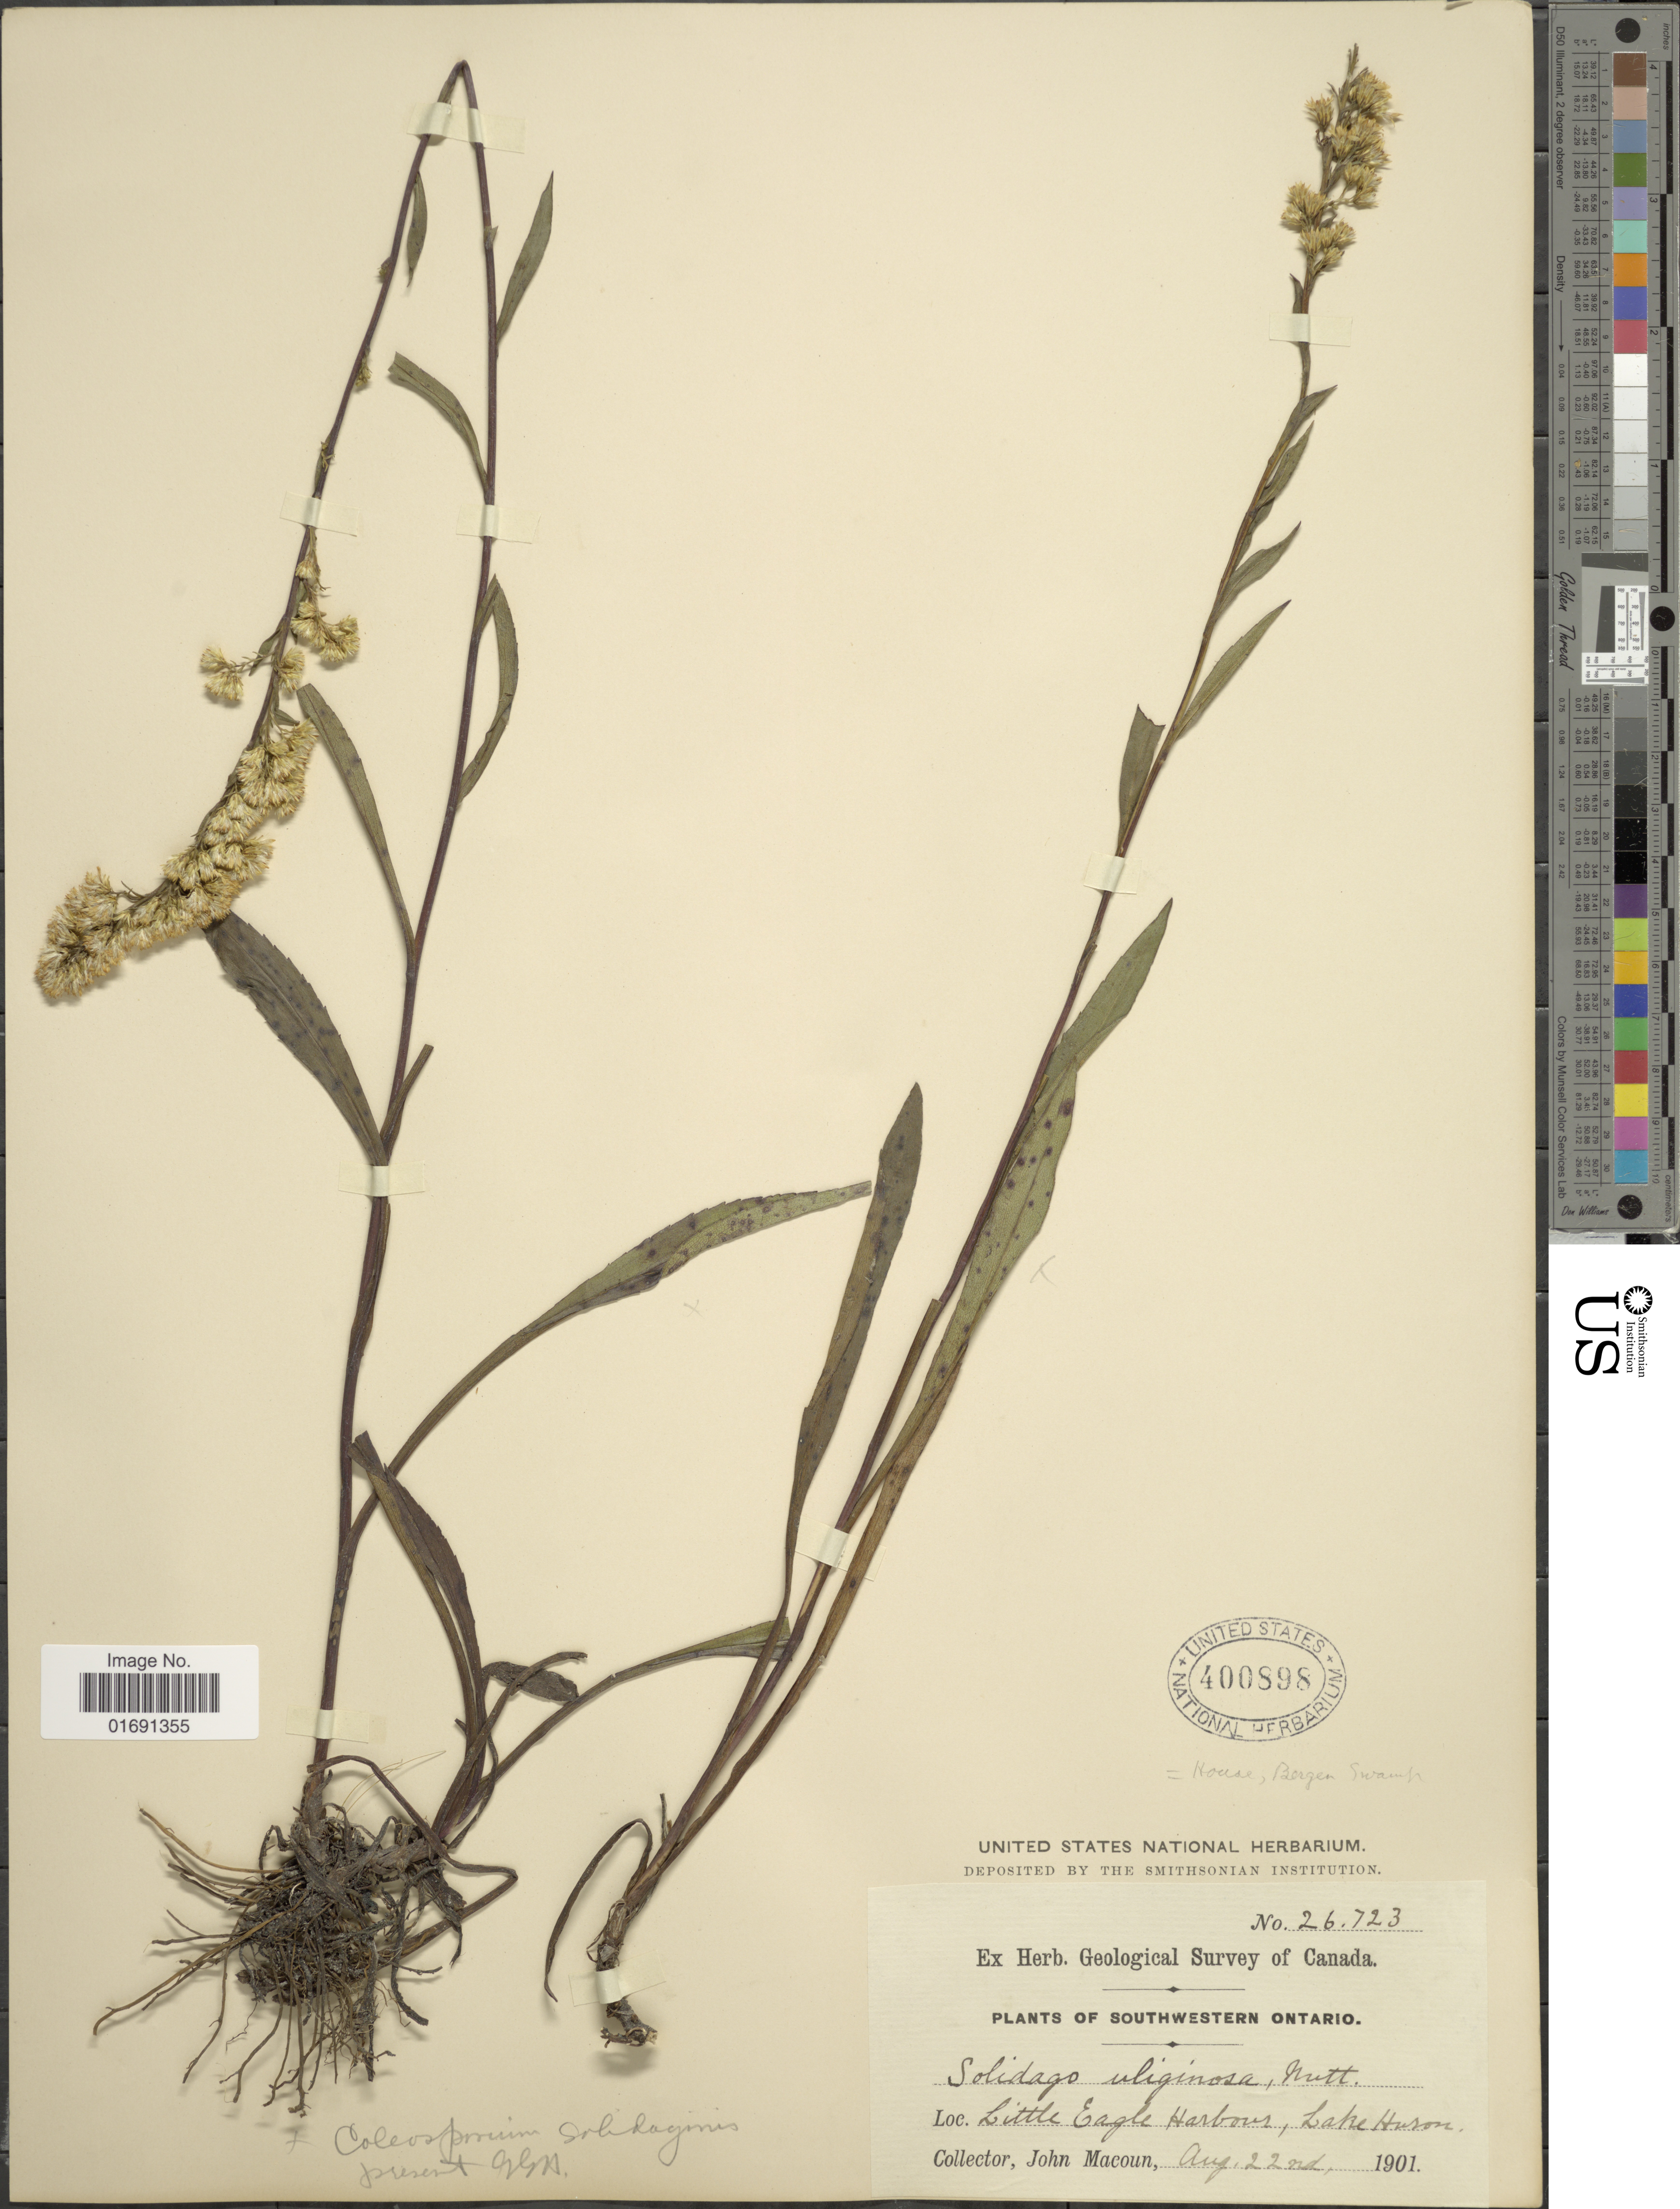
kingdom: Plantae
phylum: Tracheophyta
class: Magnoliopsida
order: Asterales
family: Asteraceae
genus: Solidago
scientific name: Solidago uniligulata var. levipes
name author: Fernald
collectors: J. Macoun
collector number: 26723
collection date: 1901-08-22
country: Canada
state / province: Ontario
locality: Southwestern Ontario, Little Eagle Harbour, Lake Huron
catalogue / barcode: US 400898